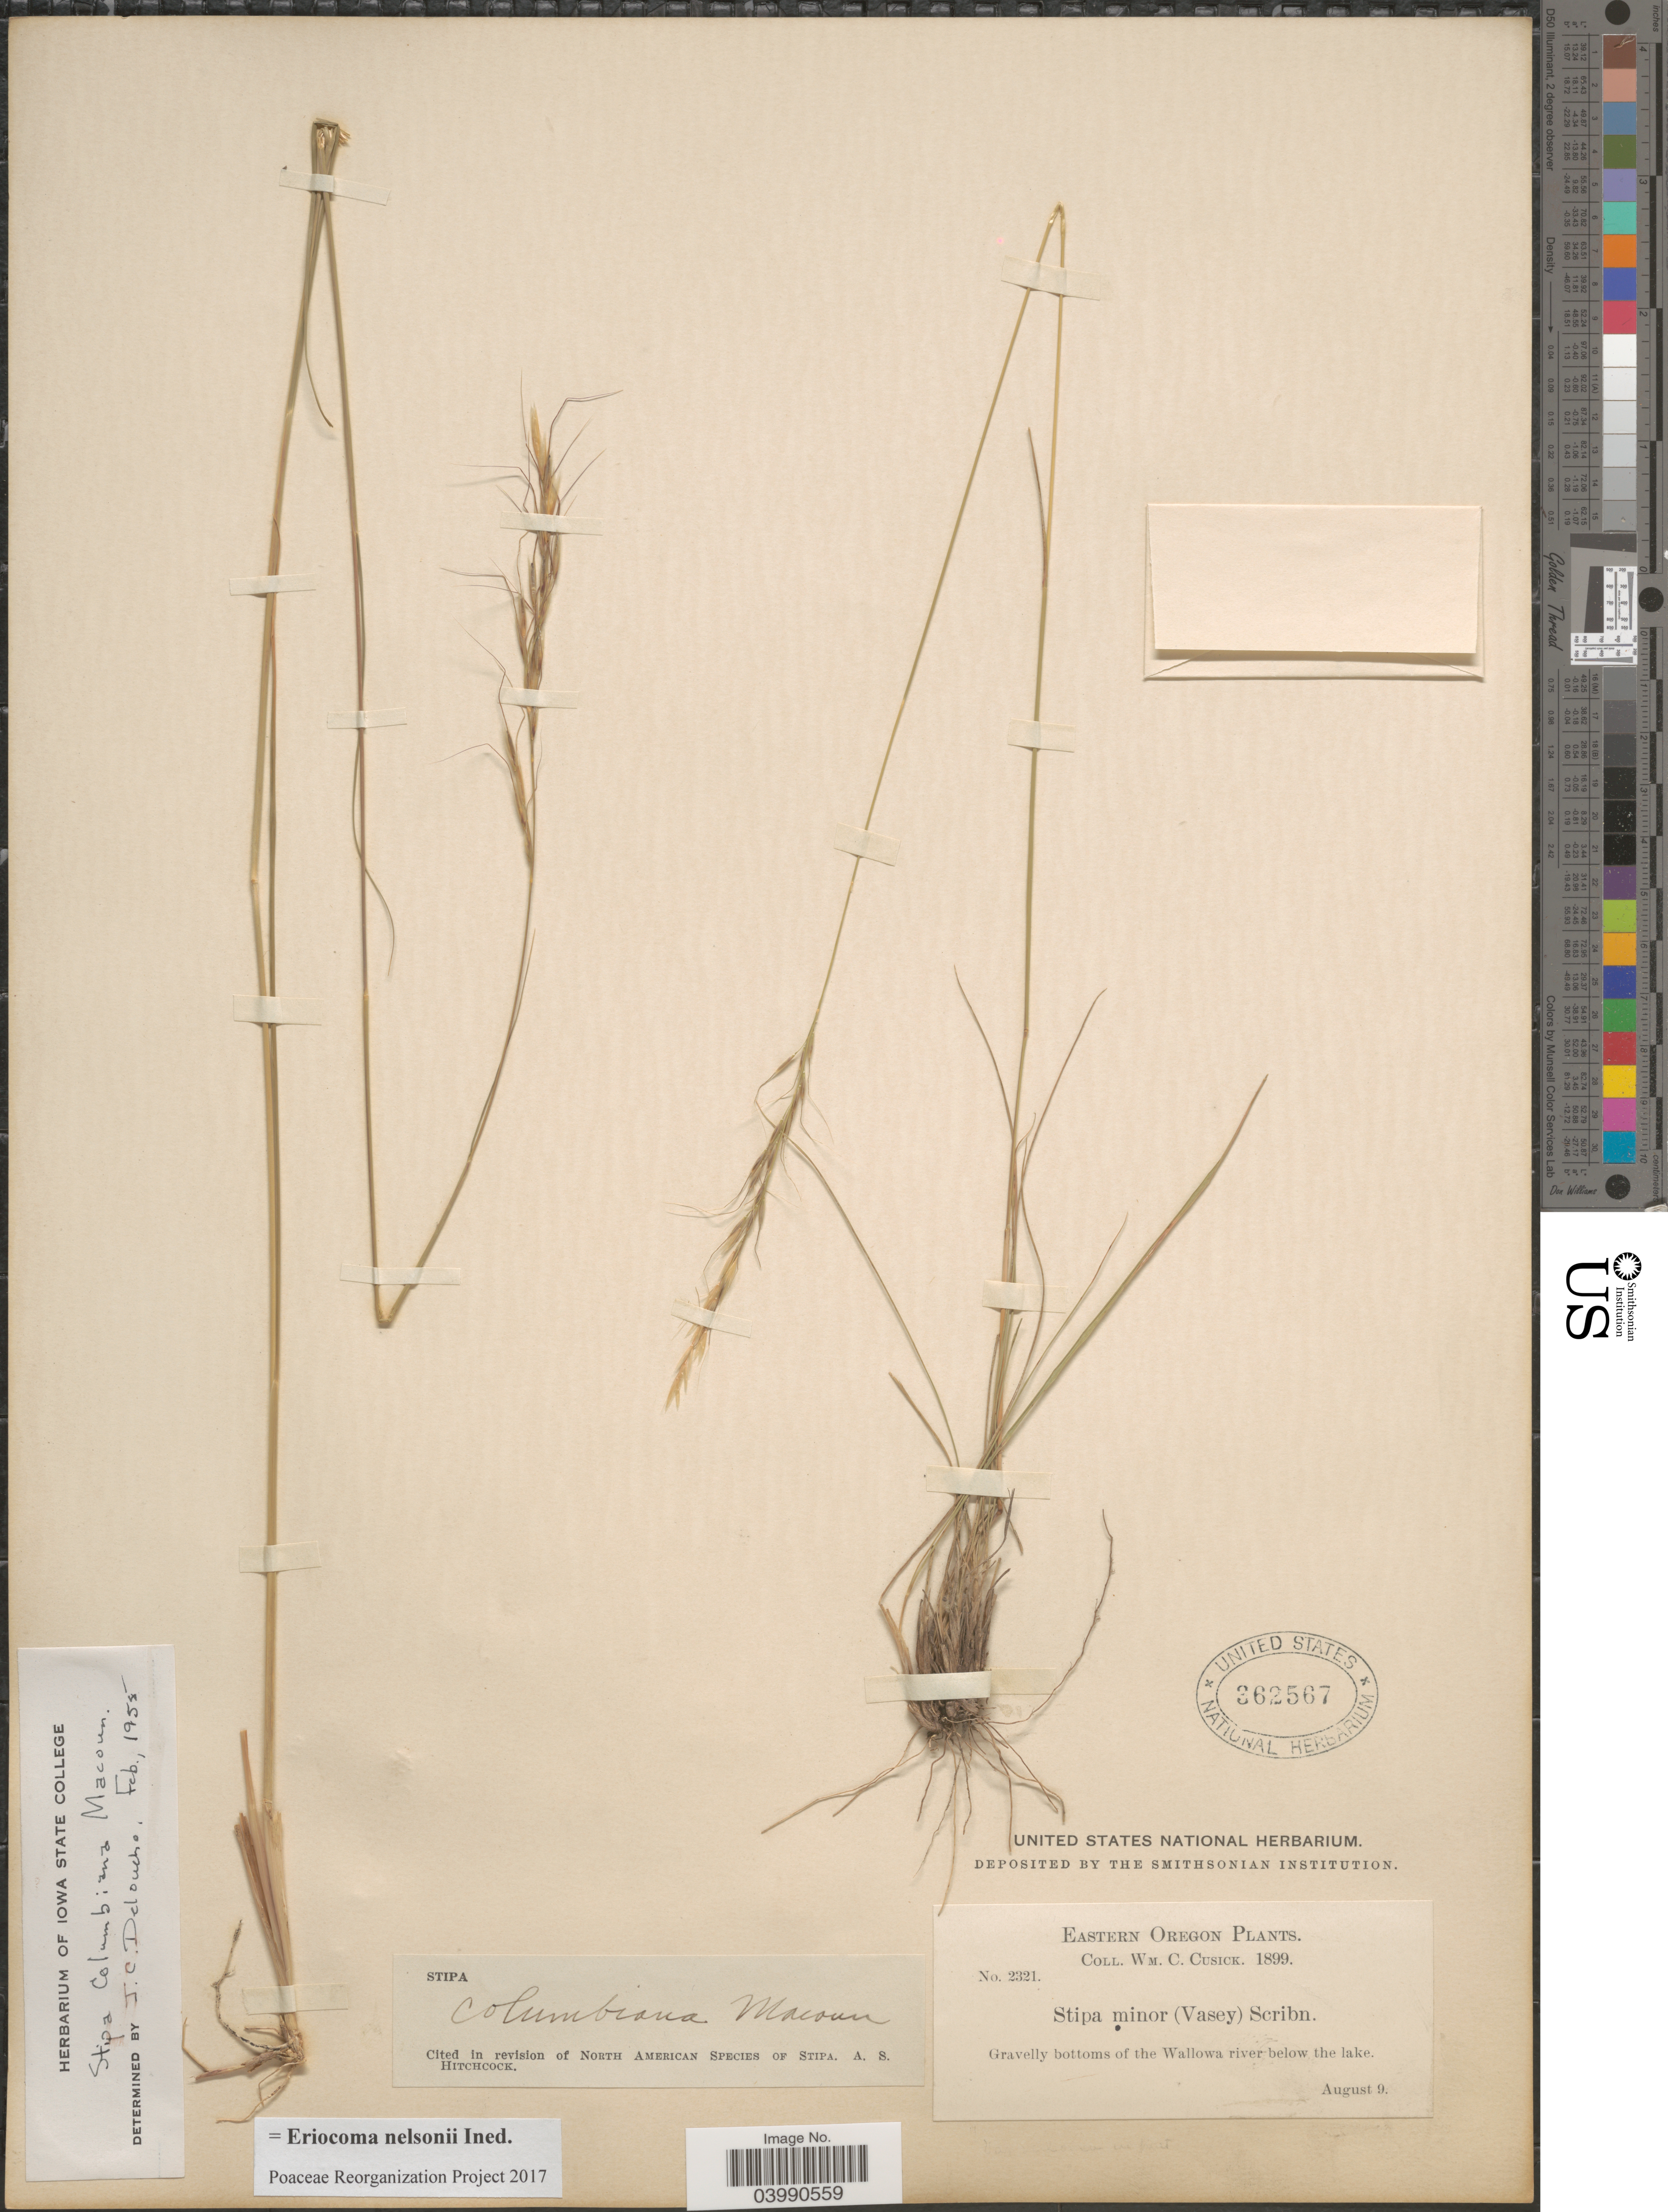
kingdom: Plantae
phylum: Tracheophyta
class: Liliopsida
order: Poales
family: Poaceae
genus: Eriocoma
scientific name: Eriocoma nelsonii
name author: (Scribn.) Romasch.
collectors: W. C. Cusick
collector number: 2321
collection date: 1899-08-09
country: United States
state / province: Oregon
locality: Eastern Oregon. Gravelly bottoms of the Wallowa river below the lake.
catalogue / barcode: US 362567